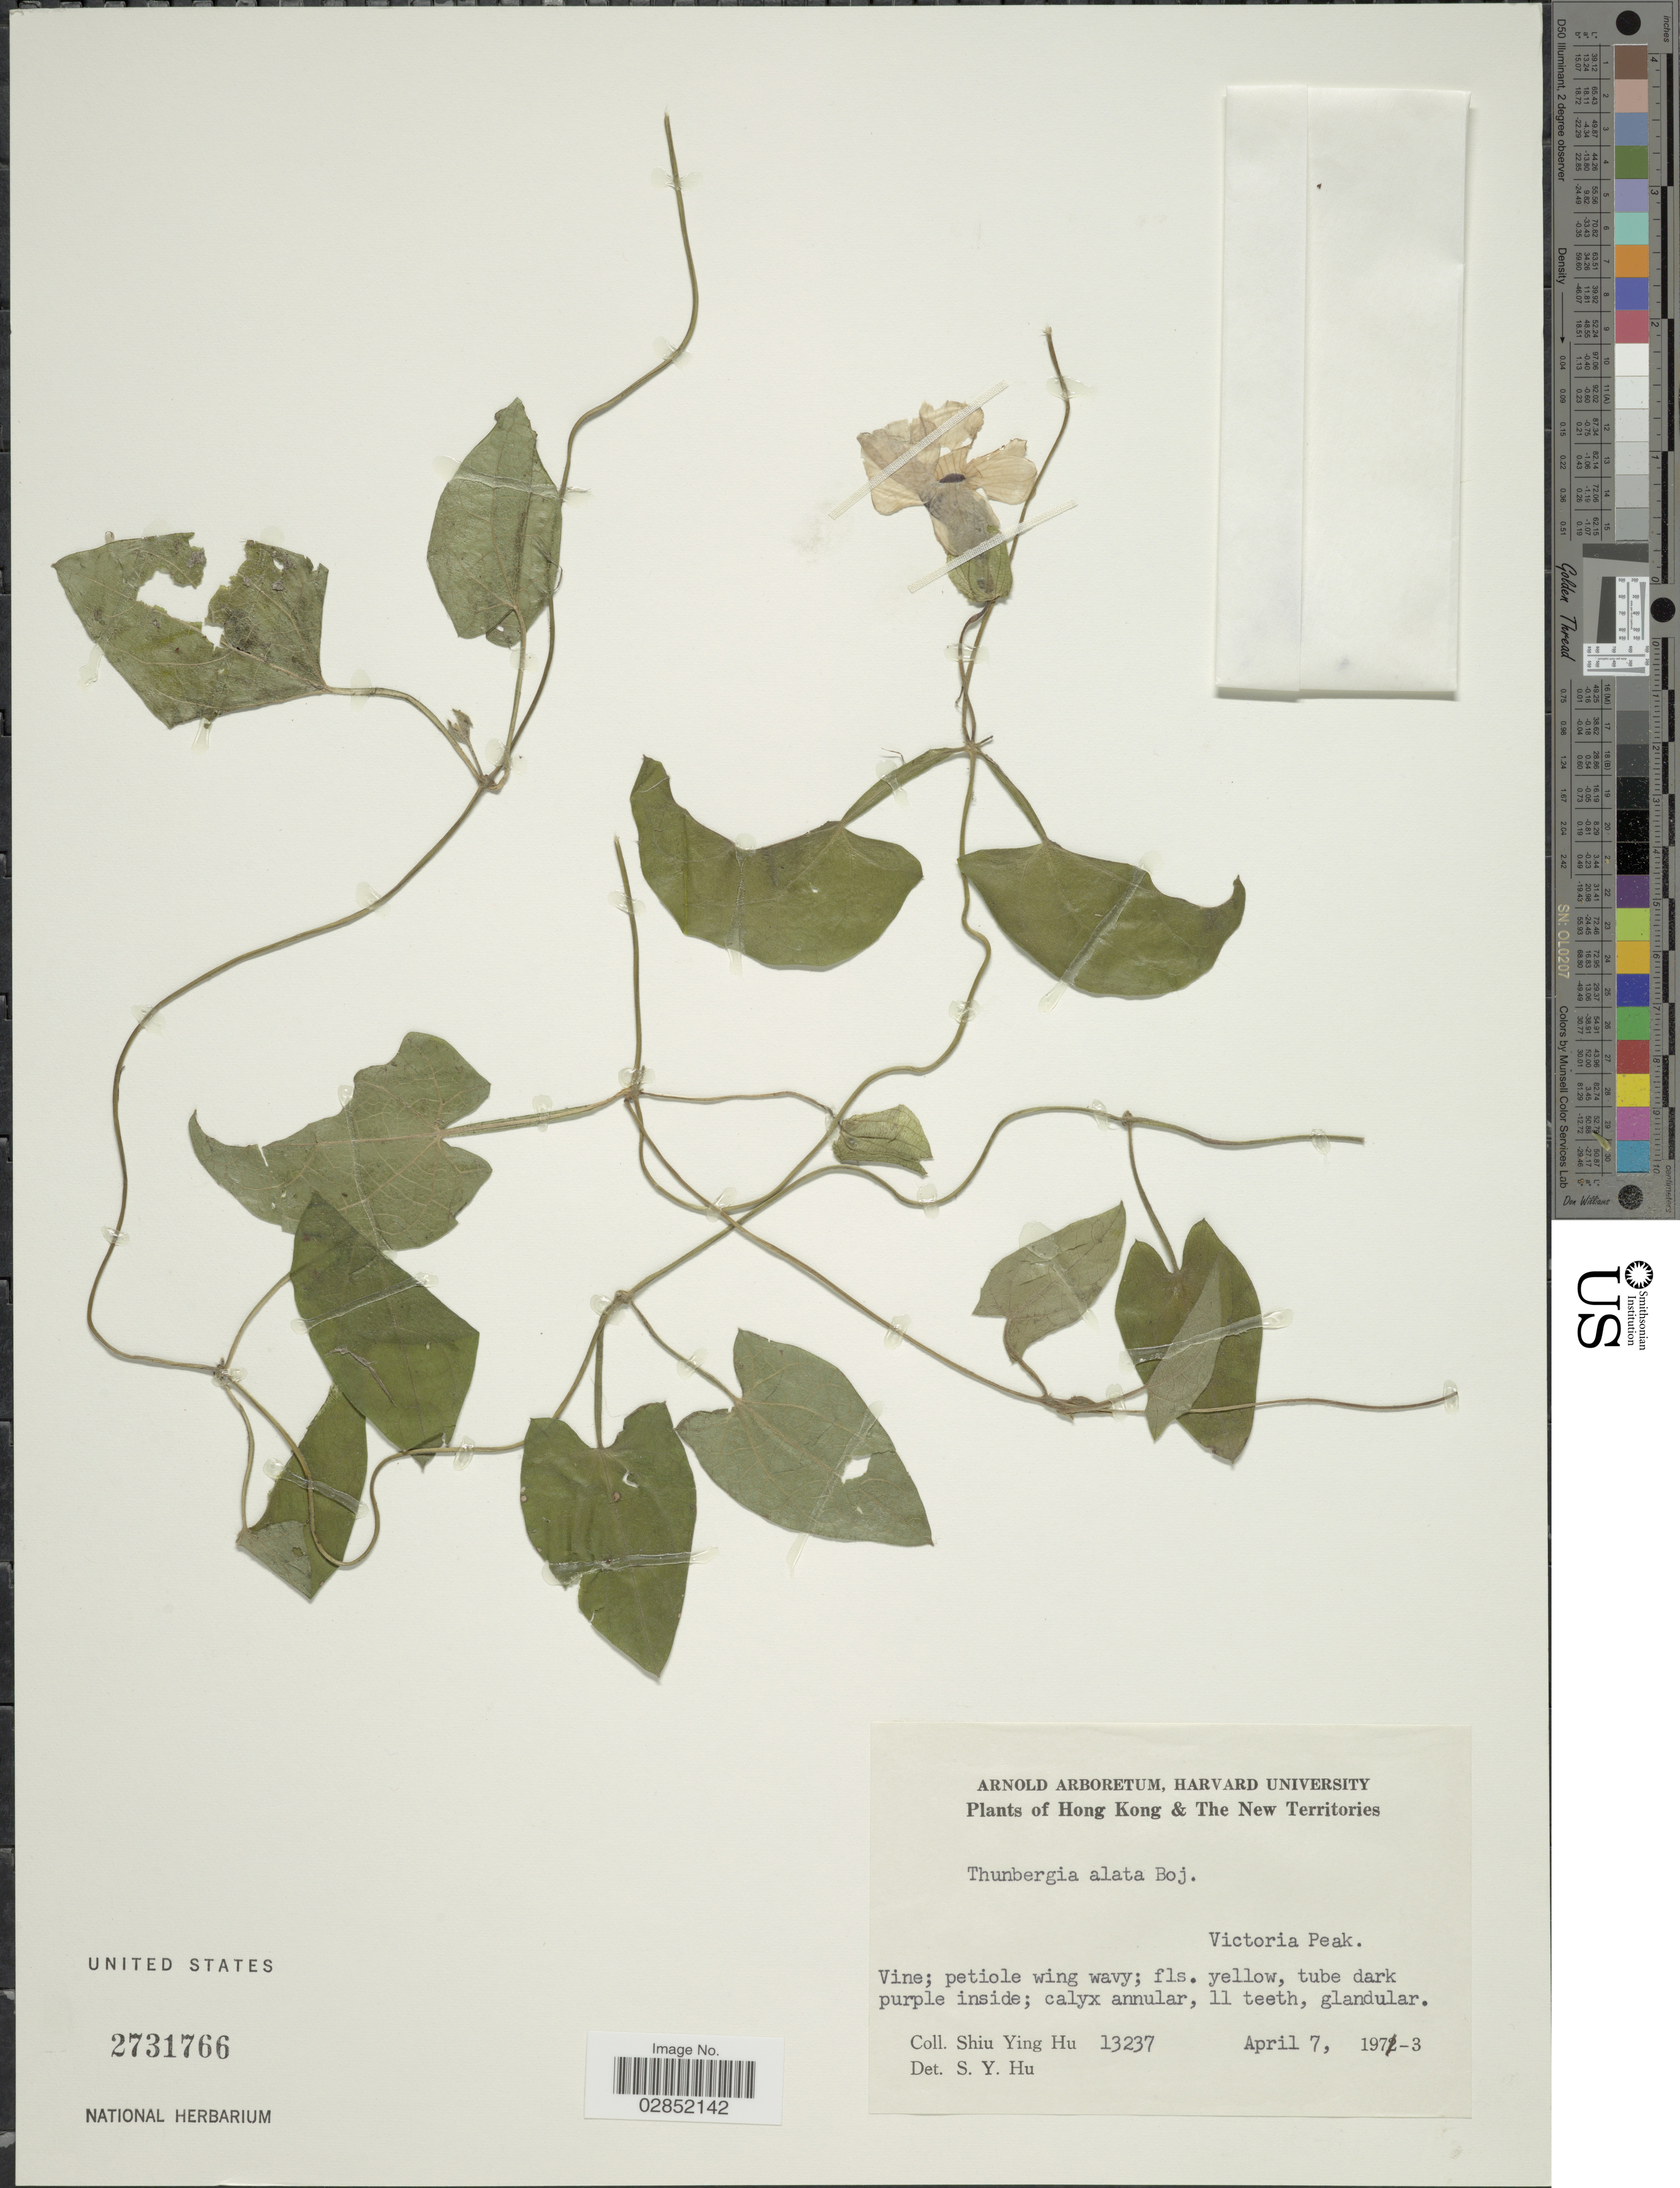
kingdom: Plantae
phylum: Tracheophyta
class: Magnoliopsida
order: Lamiales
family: Acanthaceae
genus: Thunbergia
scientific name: Thunbergia alata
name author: Bojer ex Sims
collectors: S. Y. Hu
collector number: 13237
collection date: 1973-04-07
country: China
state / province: Hong Kong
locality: Hong Kong & The New Territories. Victoria Peak.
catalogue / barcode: US 2731766